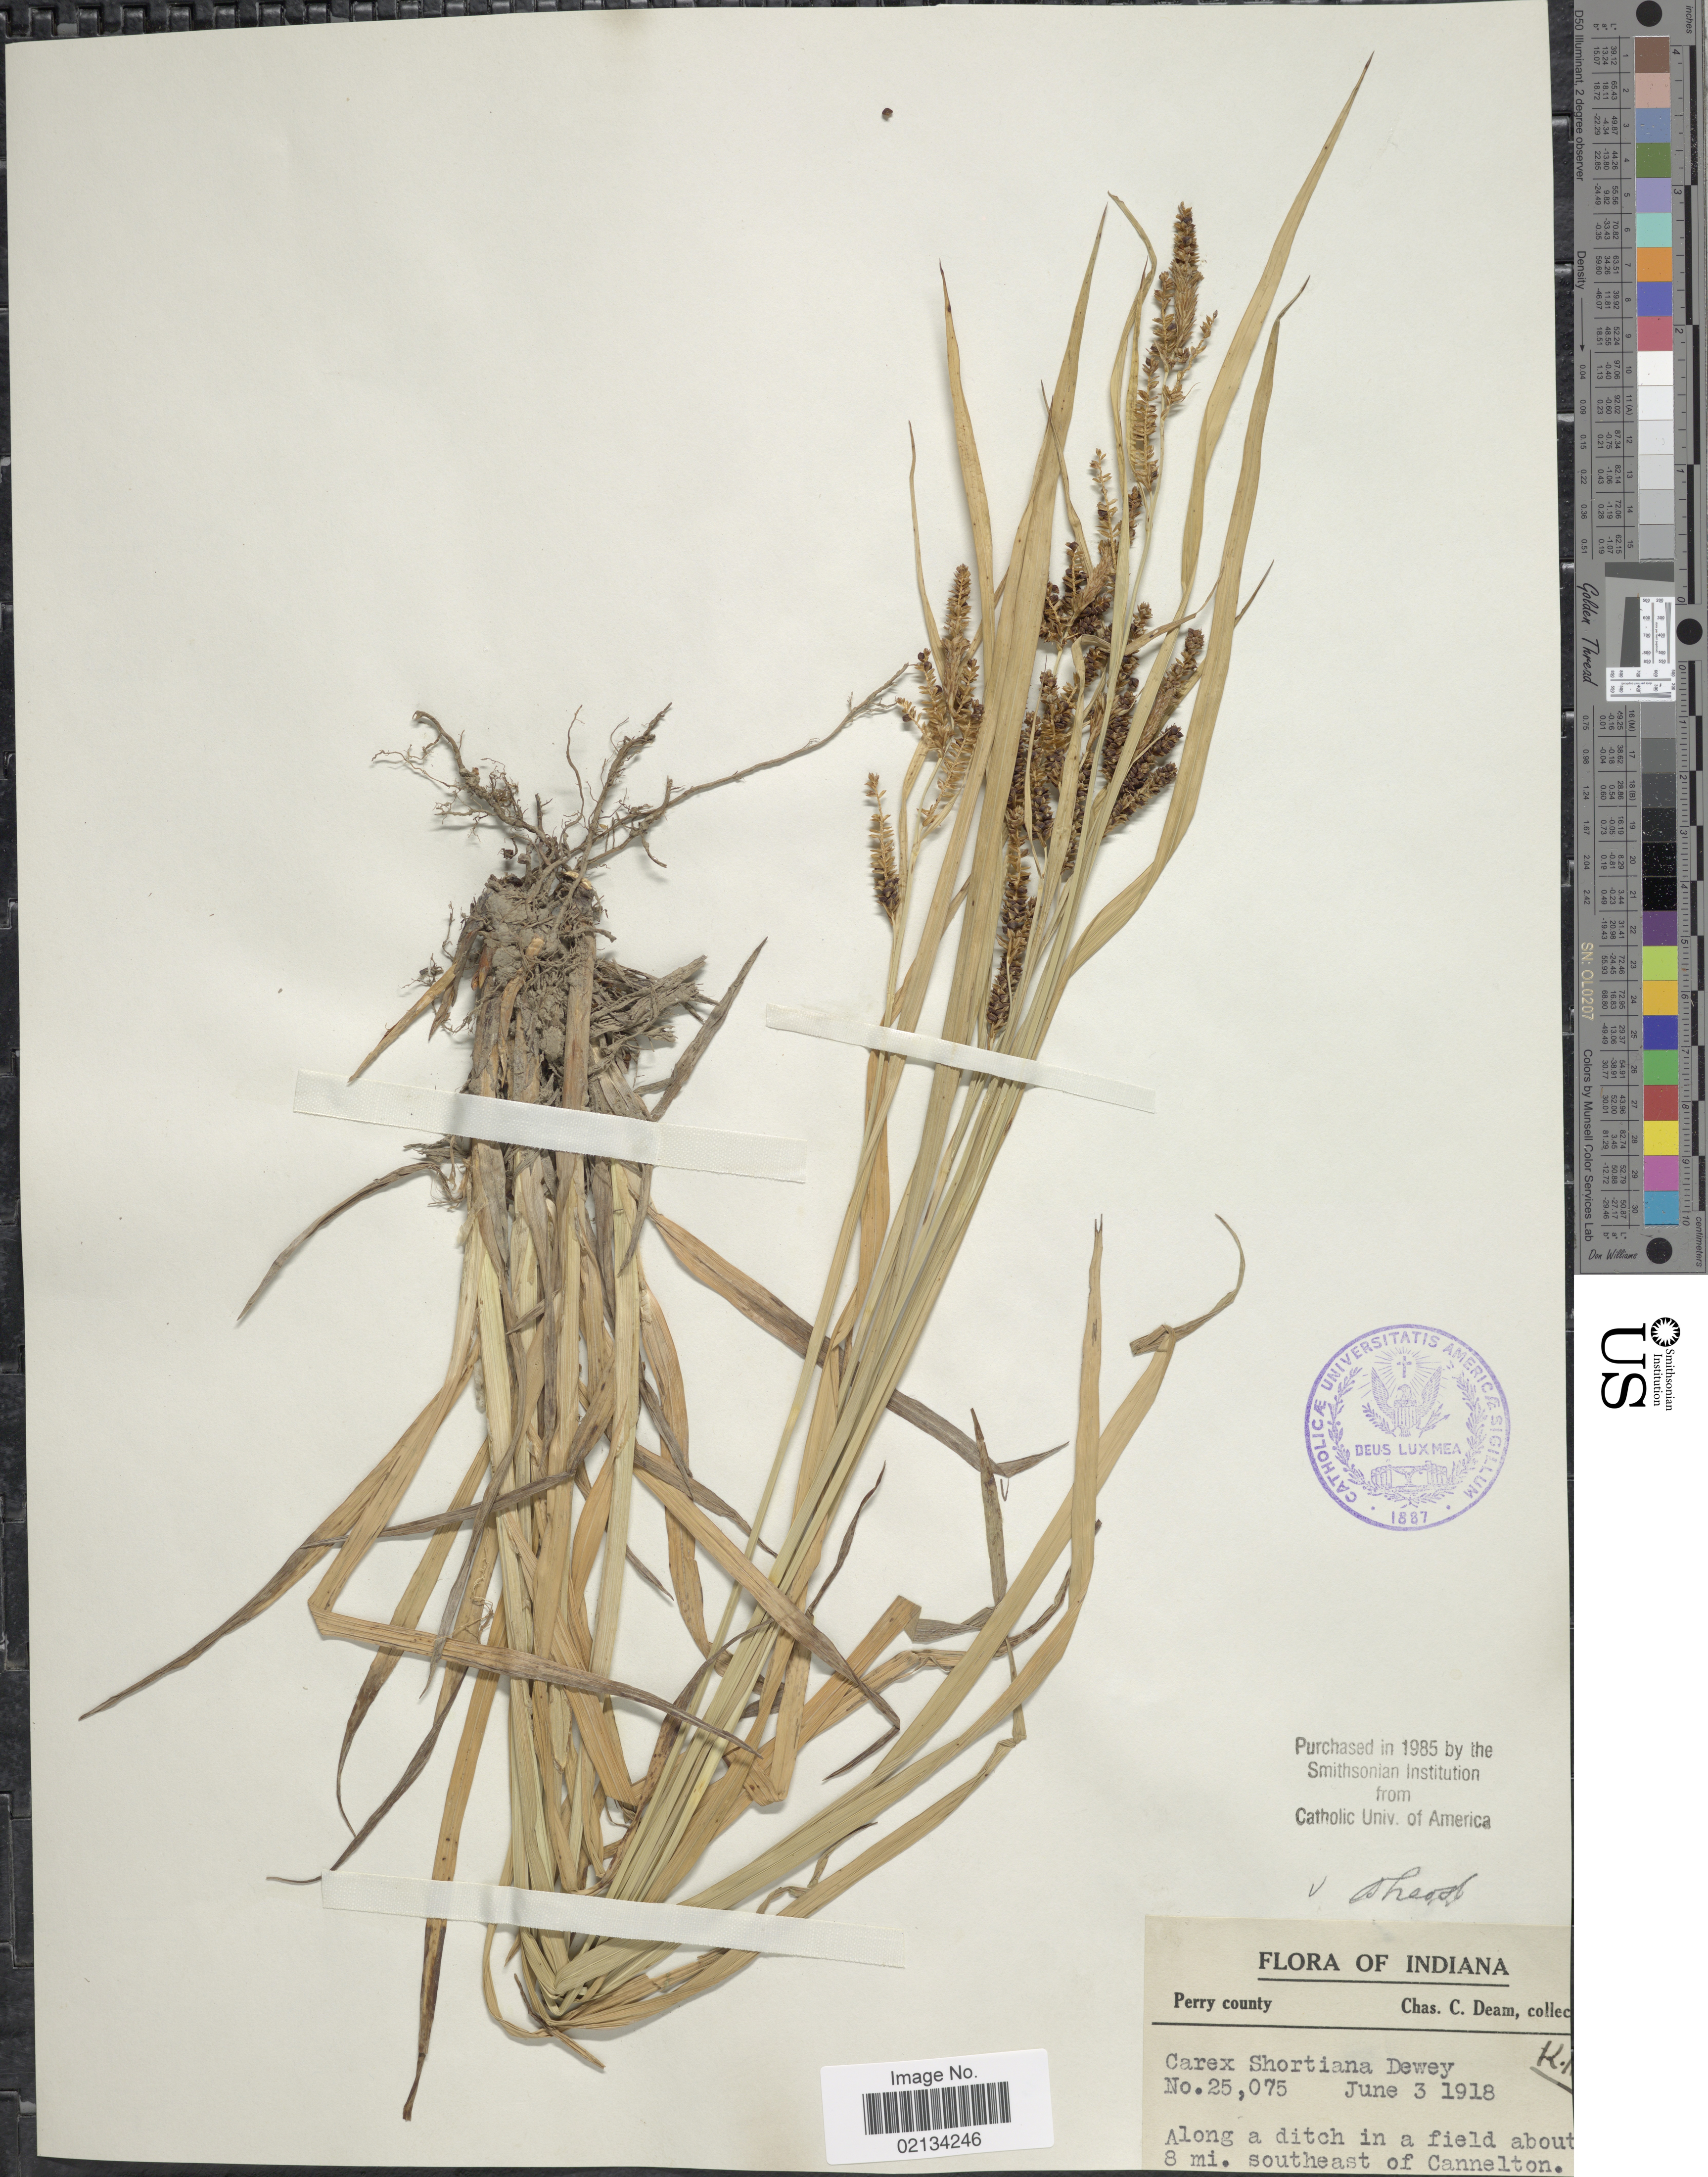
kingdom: Plantae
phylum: Tracheophyta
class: Liliopsida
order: Poales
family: Cyperaceae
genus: Carex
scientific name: Carex shortiana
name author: Dewey & Torr.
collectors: C. C. Deam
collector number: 25075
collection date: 1918-06-03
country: United States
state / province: Indiana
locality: Along a dtich in a fields about 8 mi. southeast of Cannelton, Perry County.